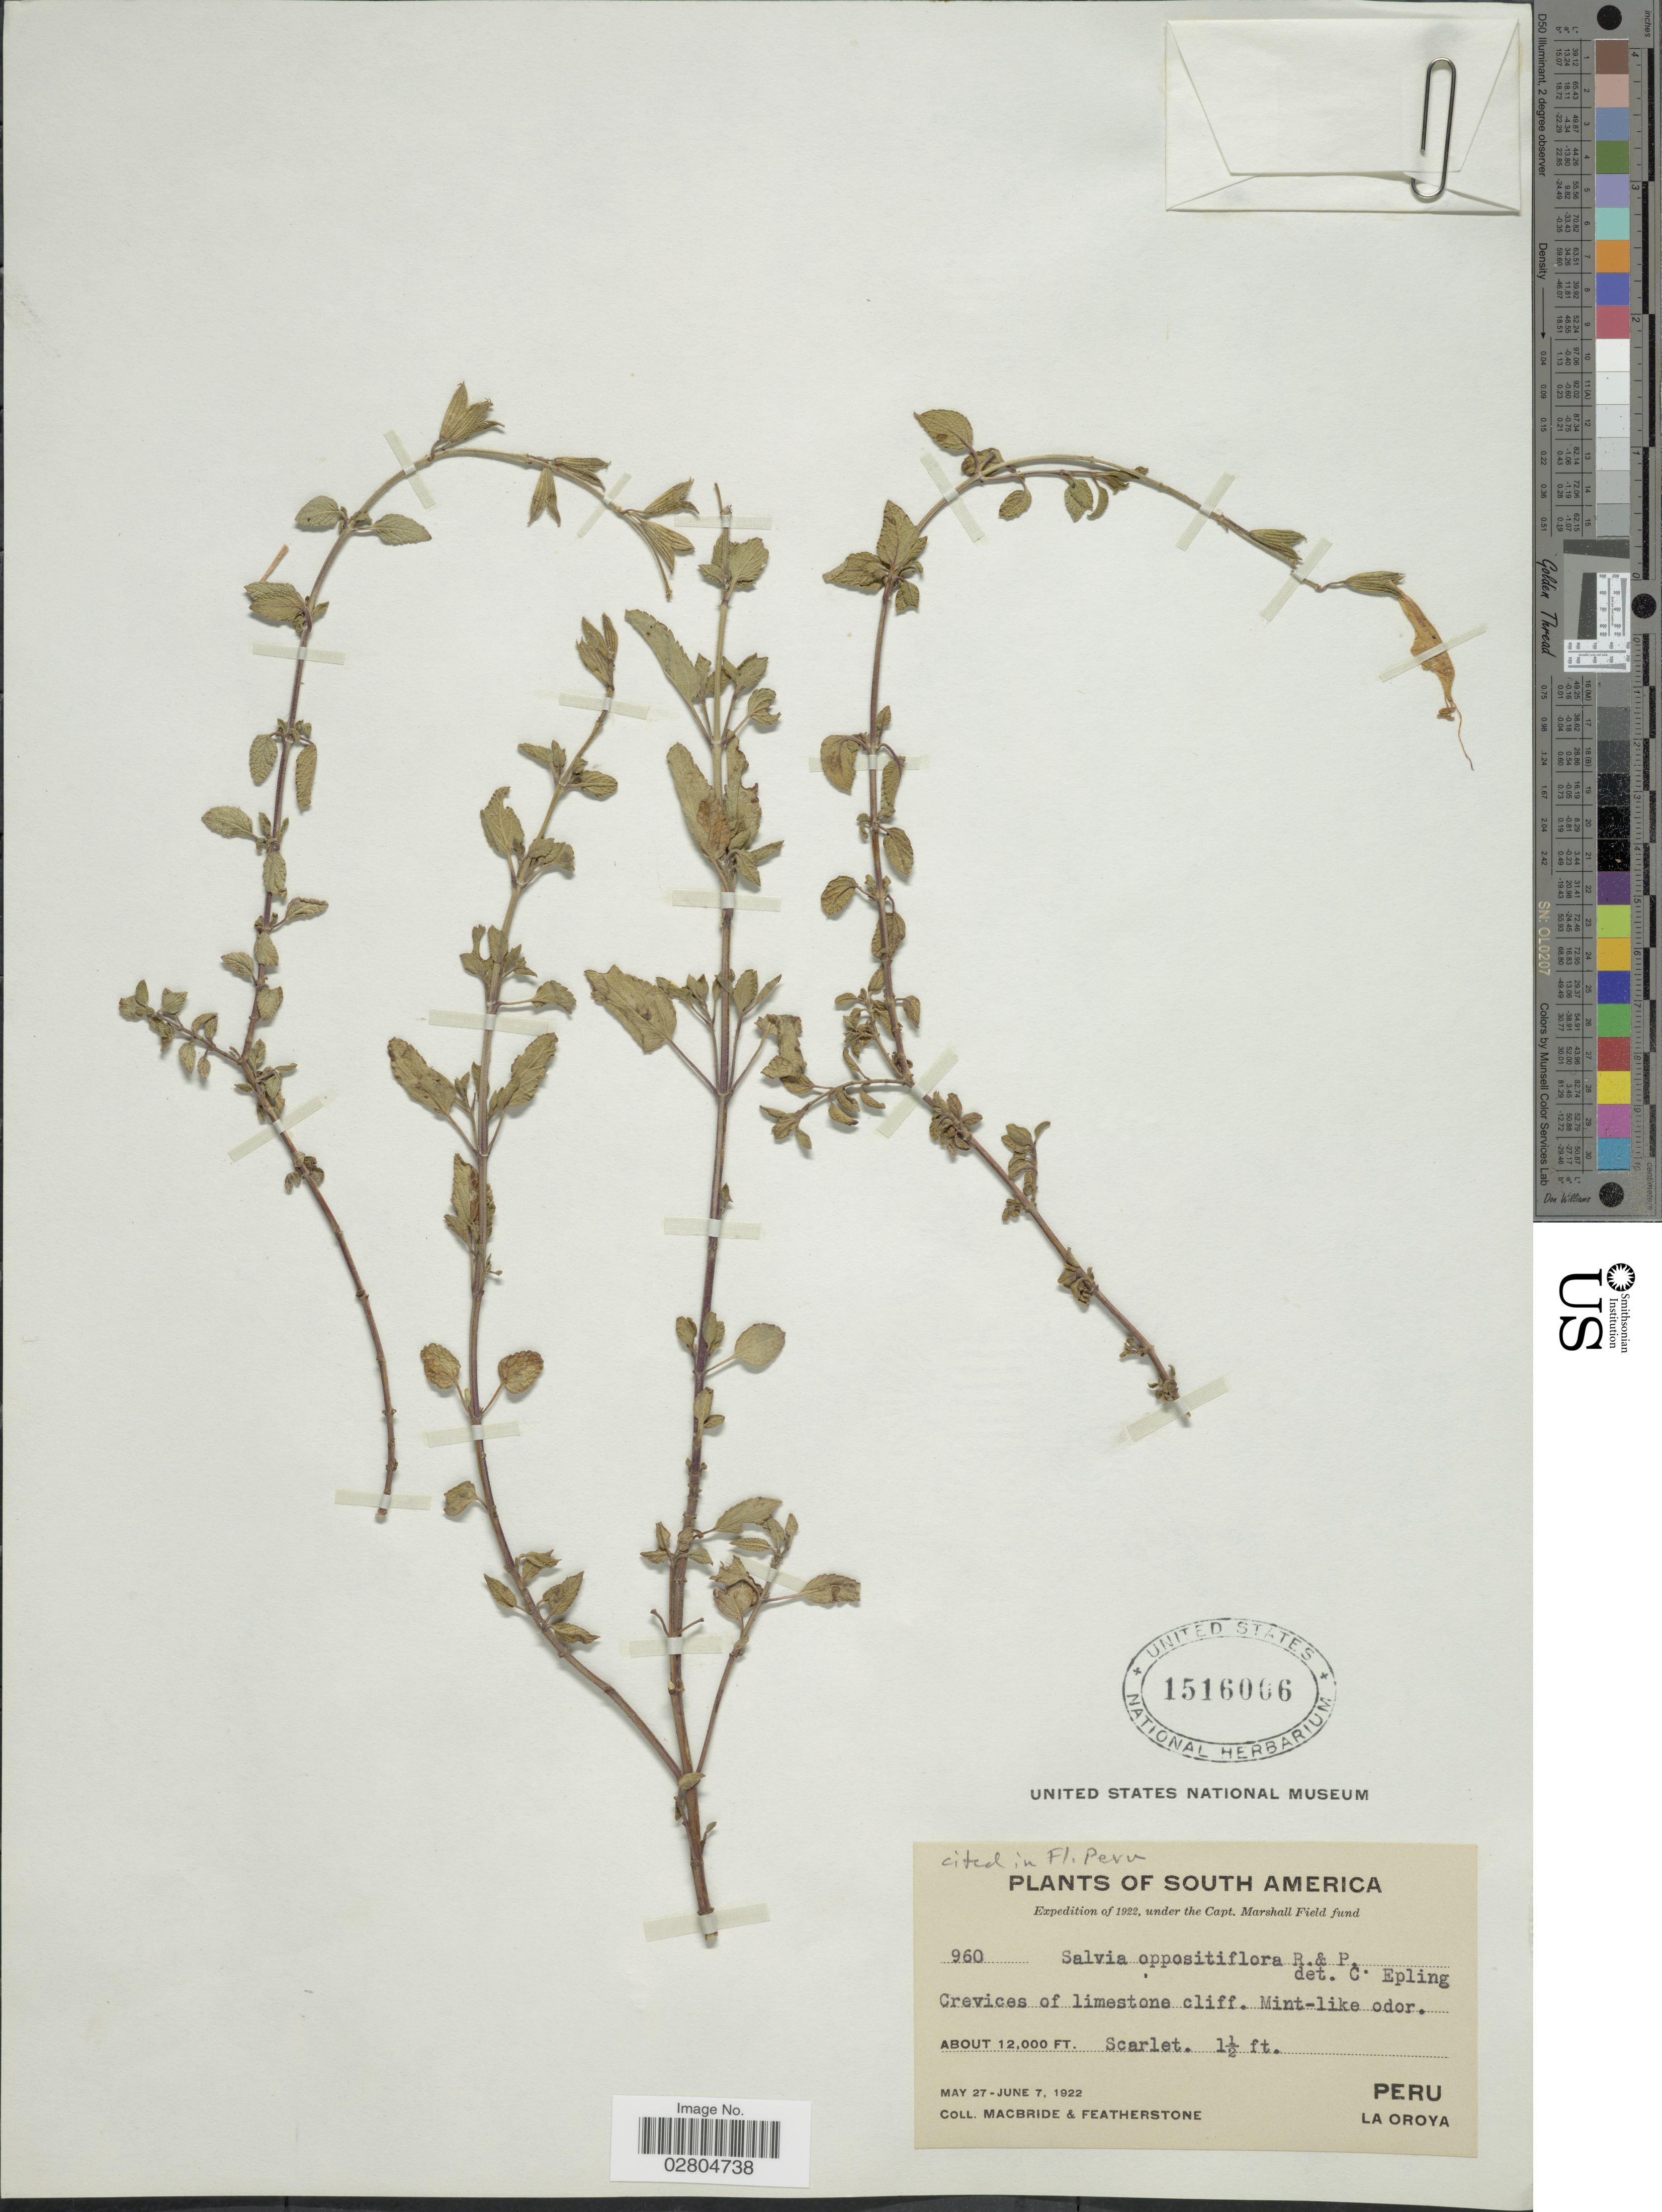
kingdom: Plantae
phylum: Tracheophyta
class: Magnoliopsida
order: Lamiales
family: Lamiaceae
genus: Salvia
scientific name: Salvia oppositiflora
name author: Ruiz & Pav.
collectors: Macbride, -- & -. Featherstone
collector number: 960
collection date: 1922-05-27/1922-07-07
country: Peru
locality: La Oroya.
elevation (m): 3658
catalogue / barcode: US 1516006